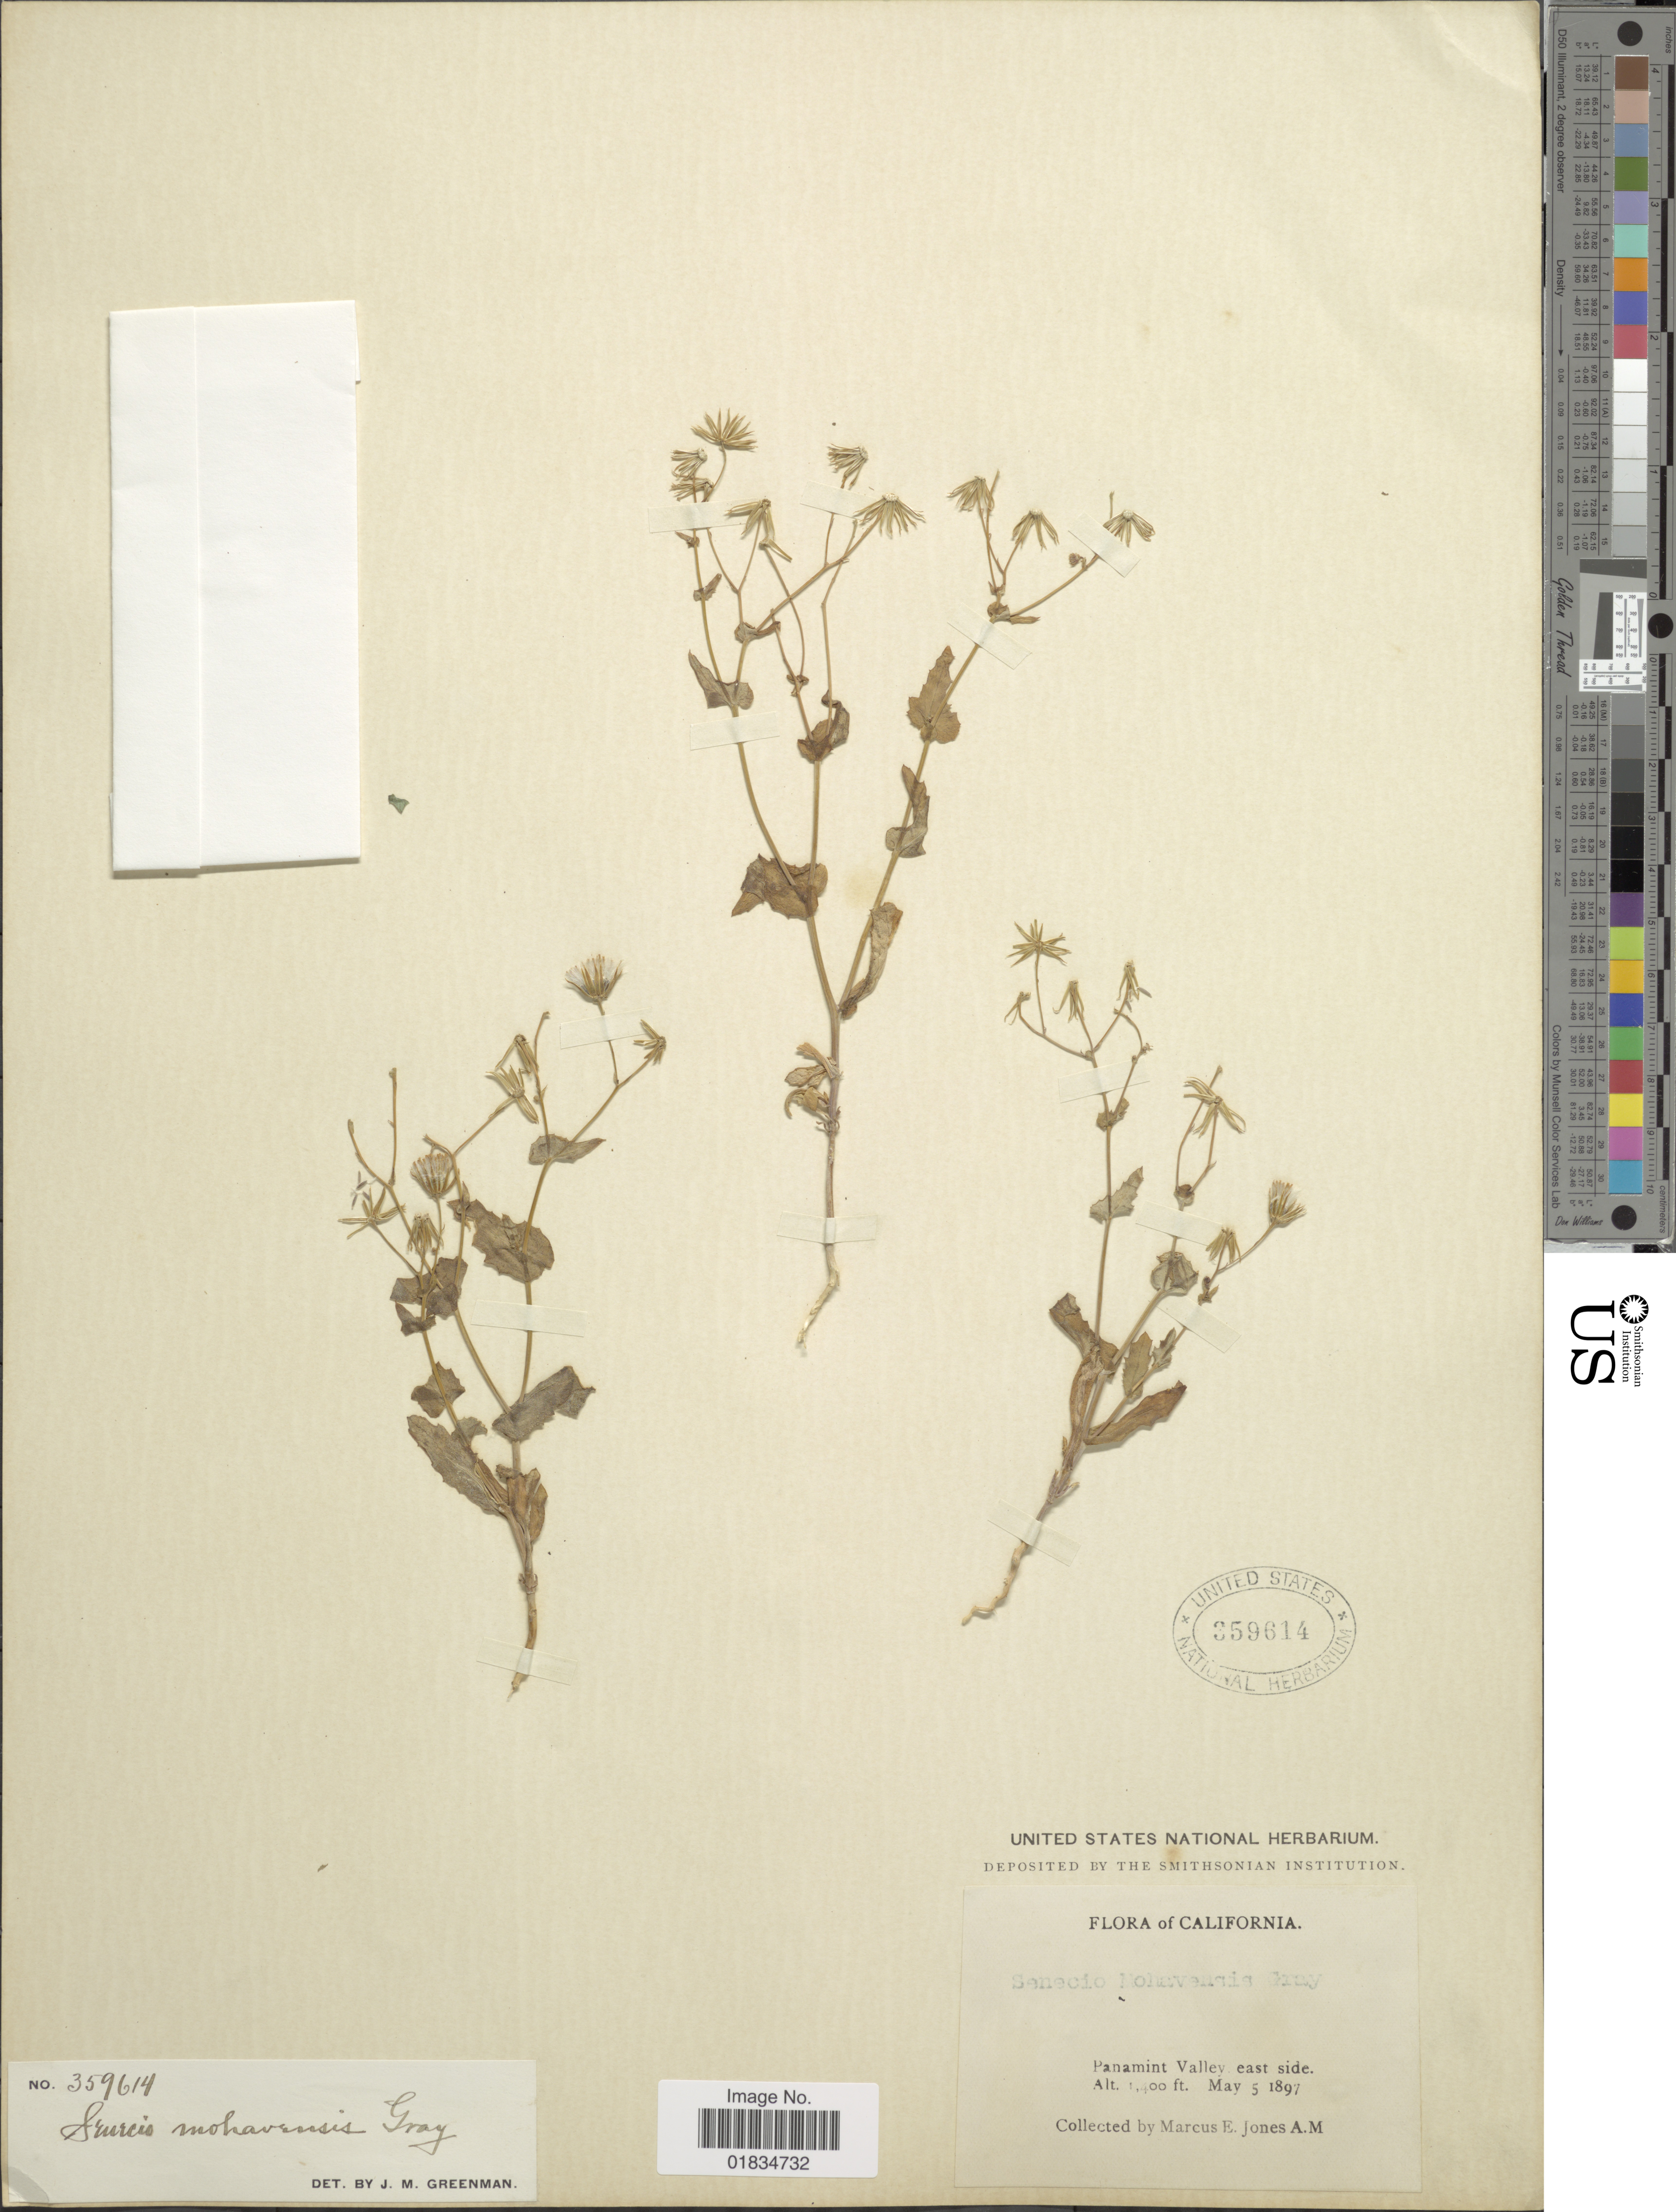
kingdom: Plantae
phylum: Tracheophyta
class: Magnoliopsida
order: Asterales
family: Asteraceae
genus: Senecio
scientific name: Senecio mohavensis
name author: A. Gray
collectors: M. E. Jones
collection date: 1897-05-05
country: United States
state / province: California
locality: Anamint Valley, east side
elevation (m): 427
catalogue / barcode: US 359614